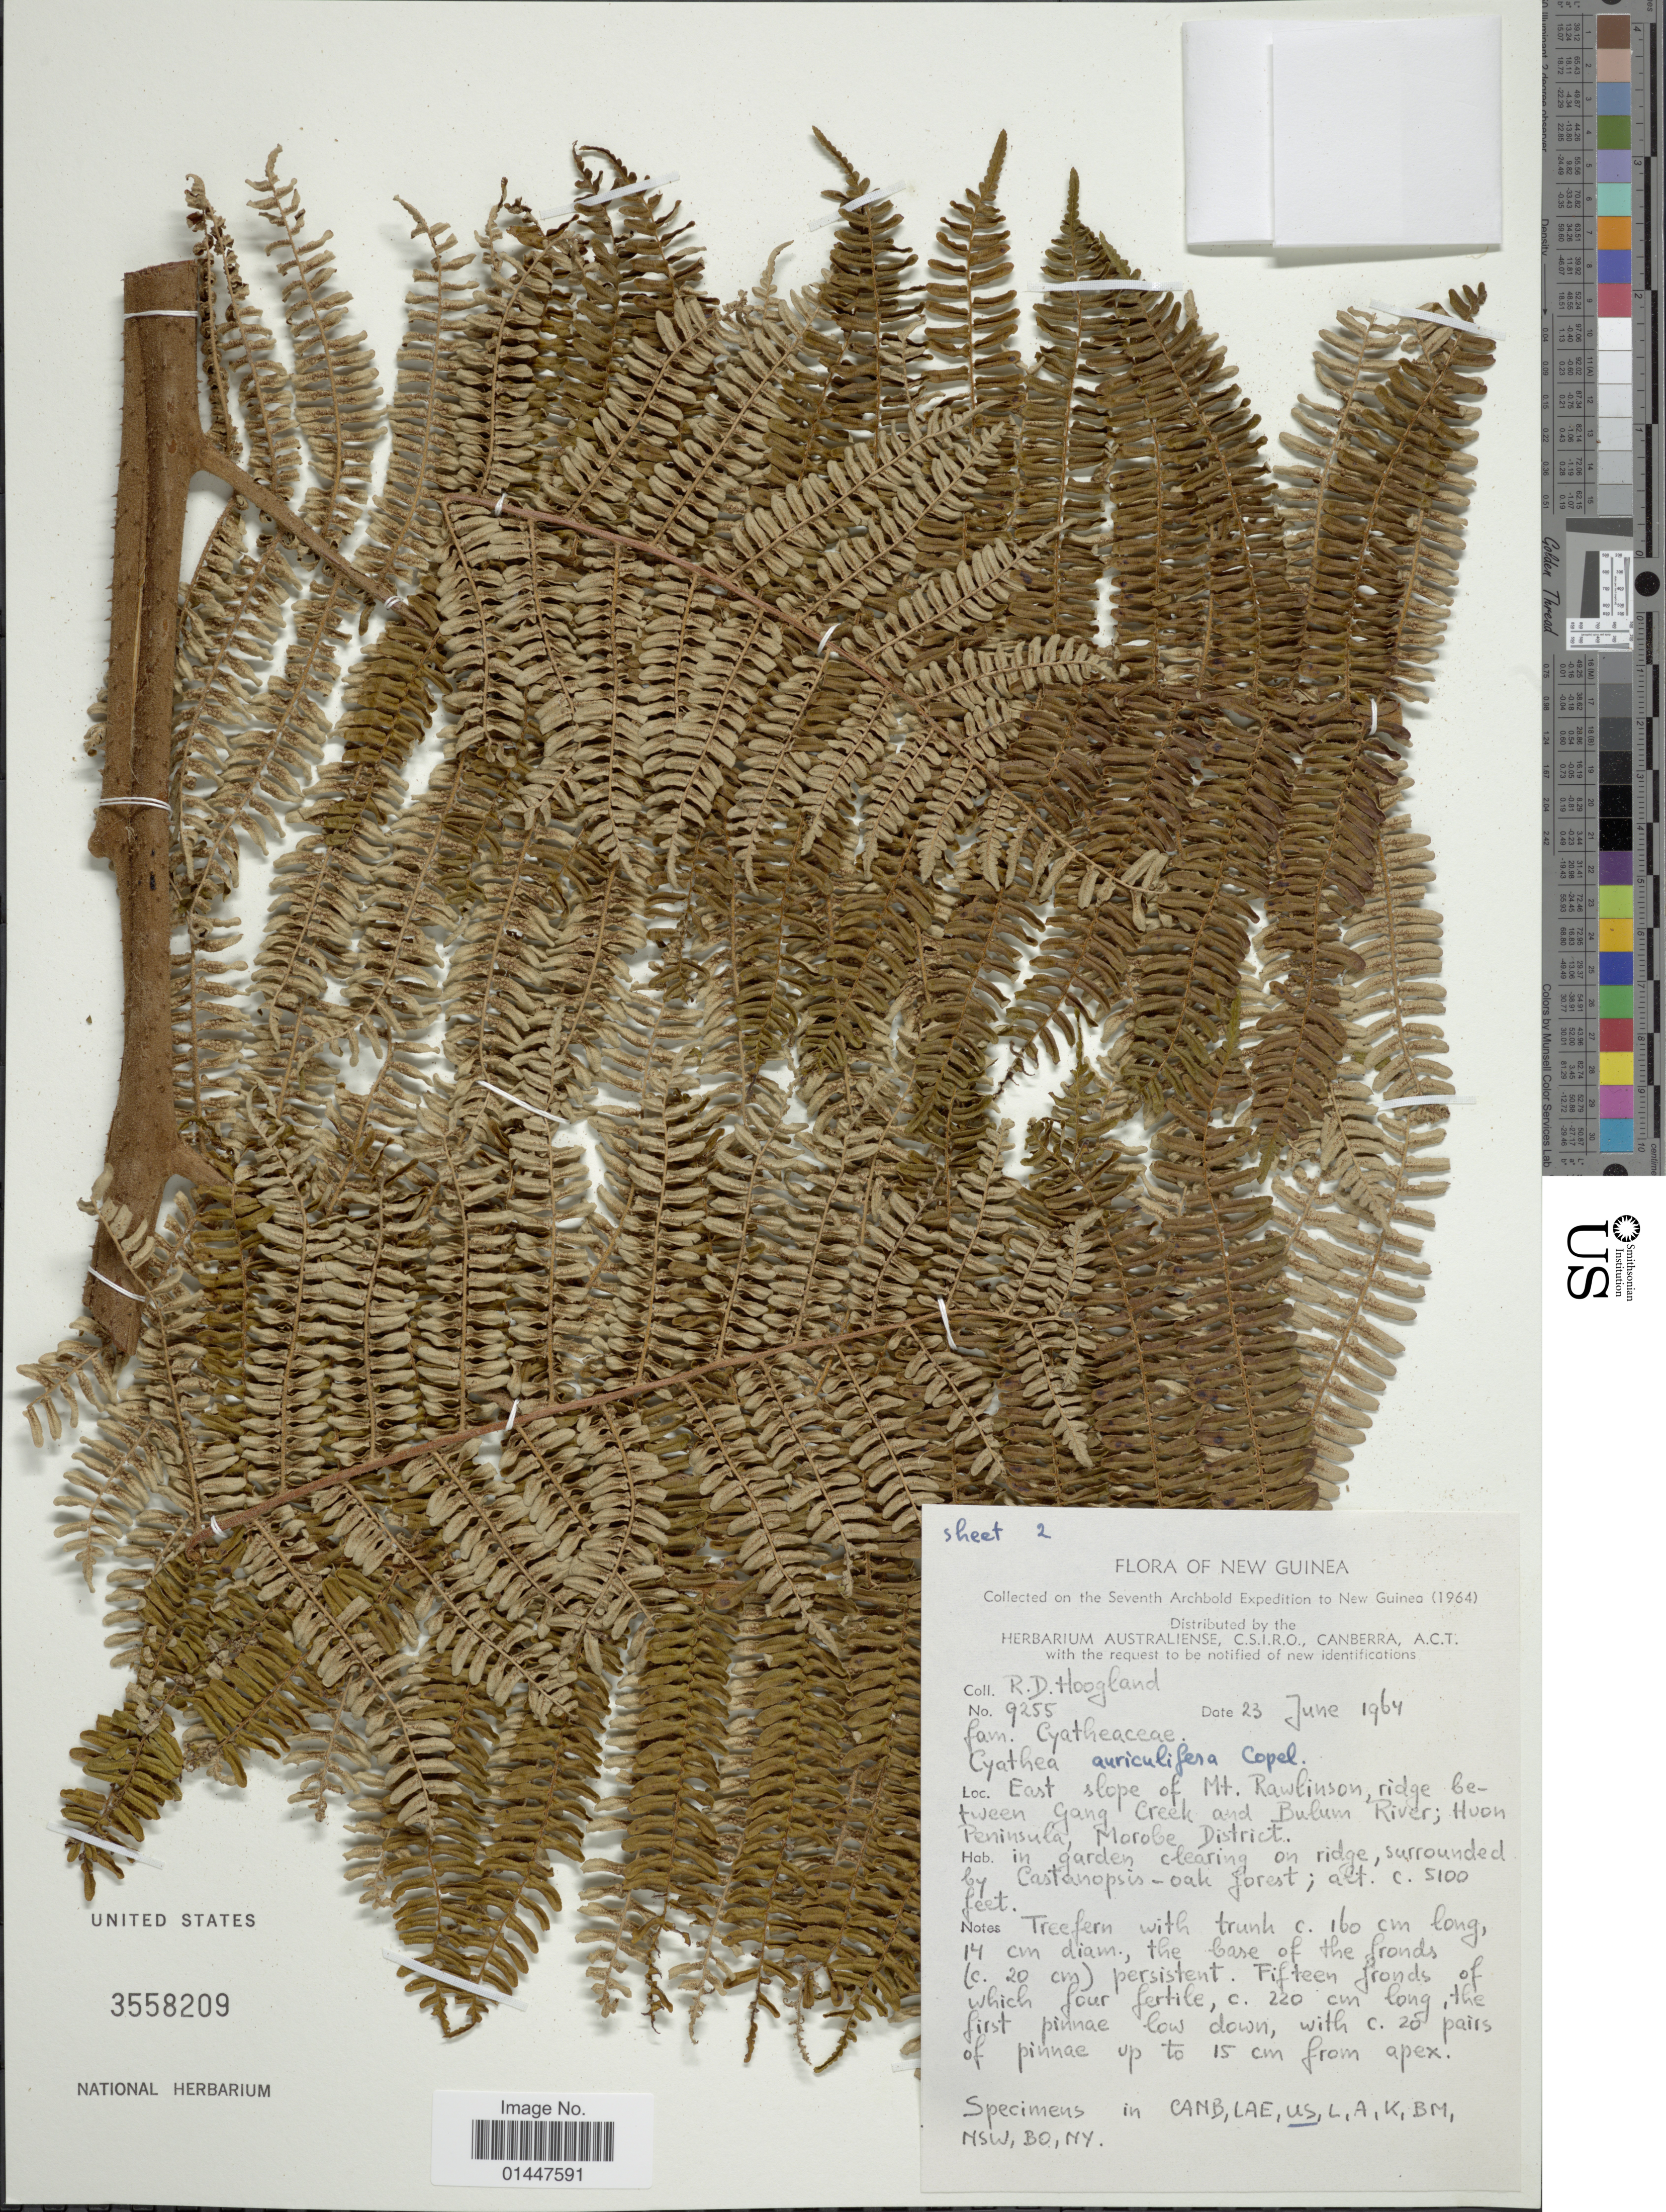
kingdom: Plantae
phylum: Tracheophyta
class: Polypodiopsida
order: Cyatheales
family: Cyatheaceae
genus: Sphaeropteris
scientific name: Sphaeropteris auriculifera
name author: (Copel.) R.M. Tryon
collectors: R. D. Hoogland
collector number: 9255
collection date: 1964-06-23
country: Papua New Guinea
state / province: Morobe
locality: New Guinea. East slope of Mt, Rawlson, ridge between Gang Creek and Bulum River; Huon Peninsula, Morobe Dsitrict. in garden clearing on ridge, surrounded by Castanopsis-oak forest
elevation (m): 1554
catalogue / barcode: US 3558209